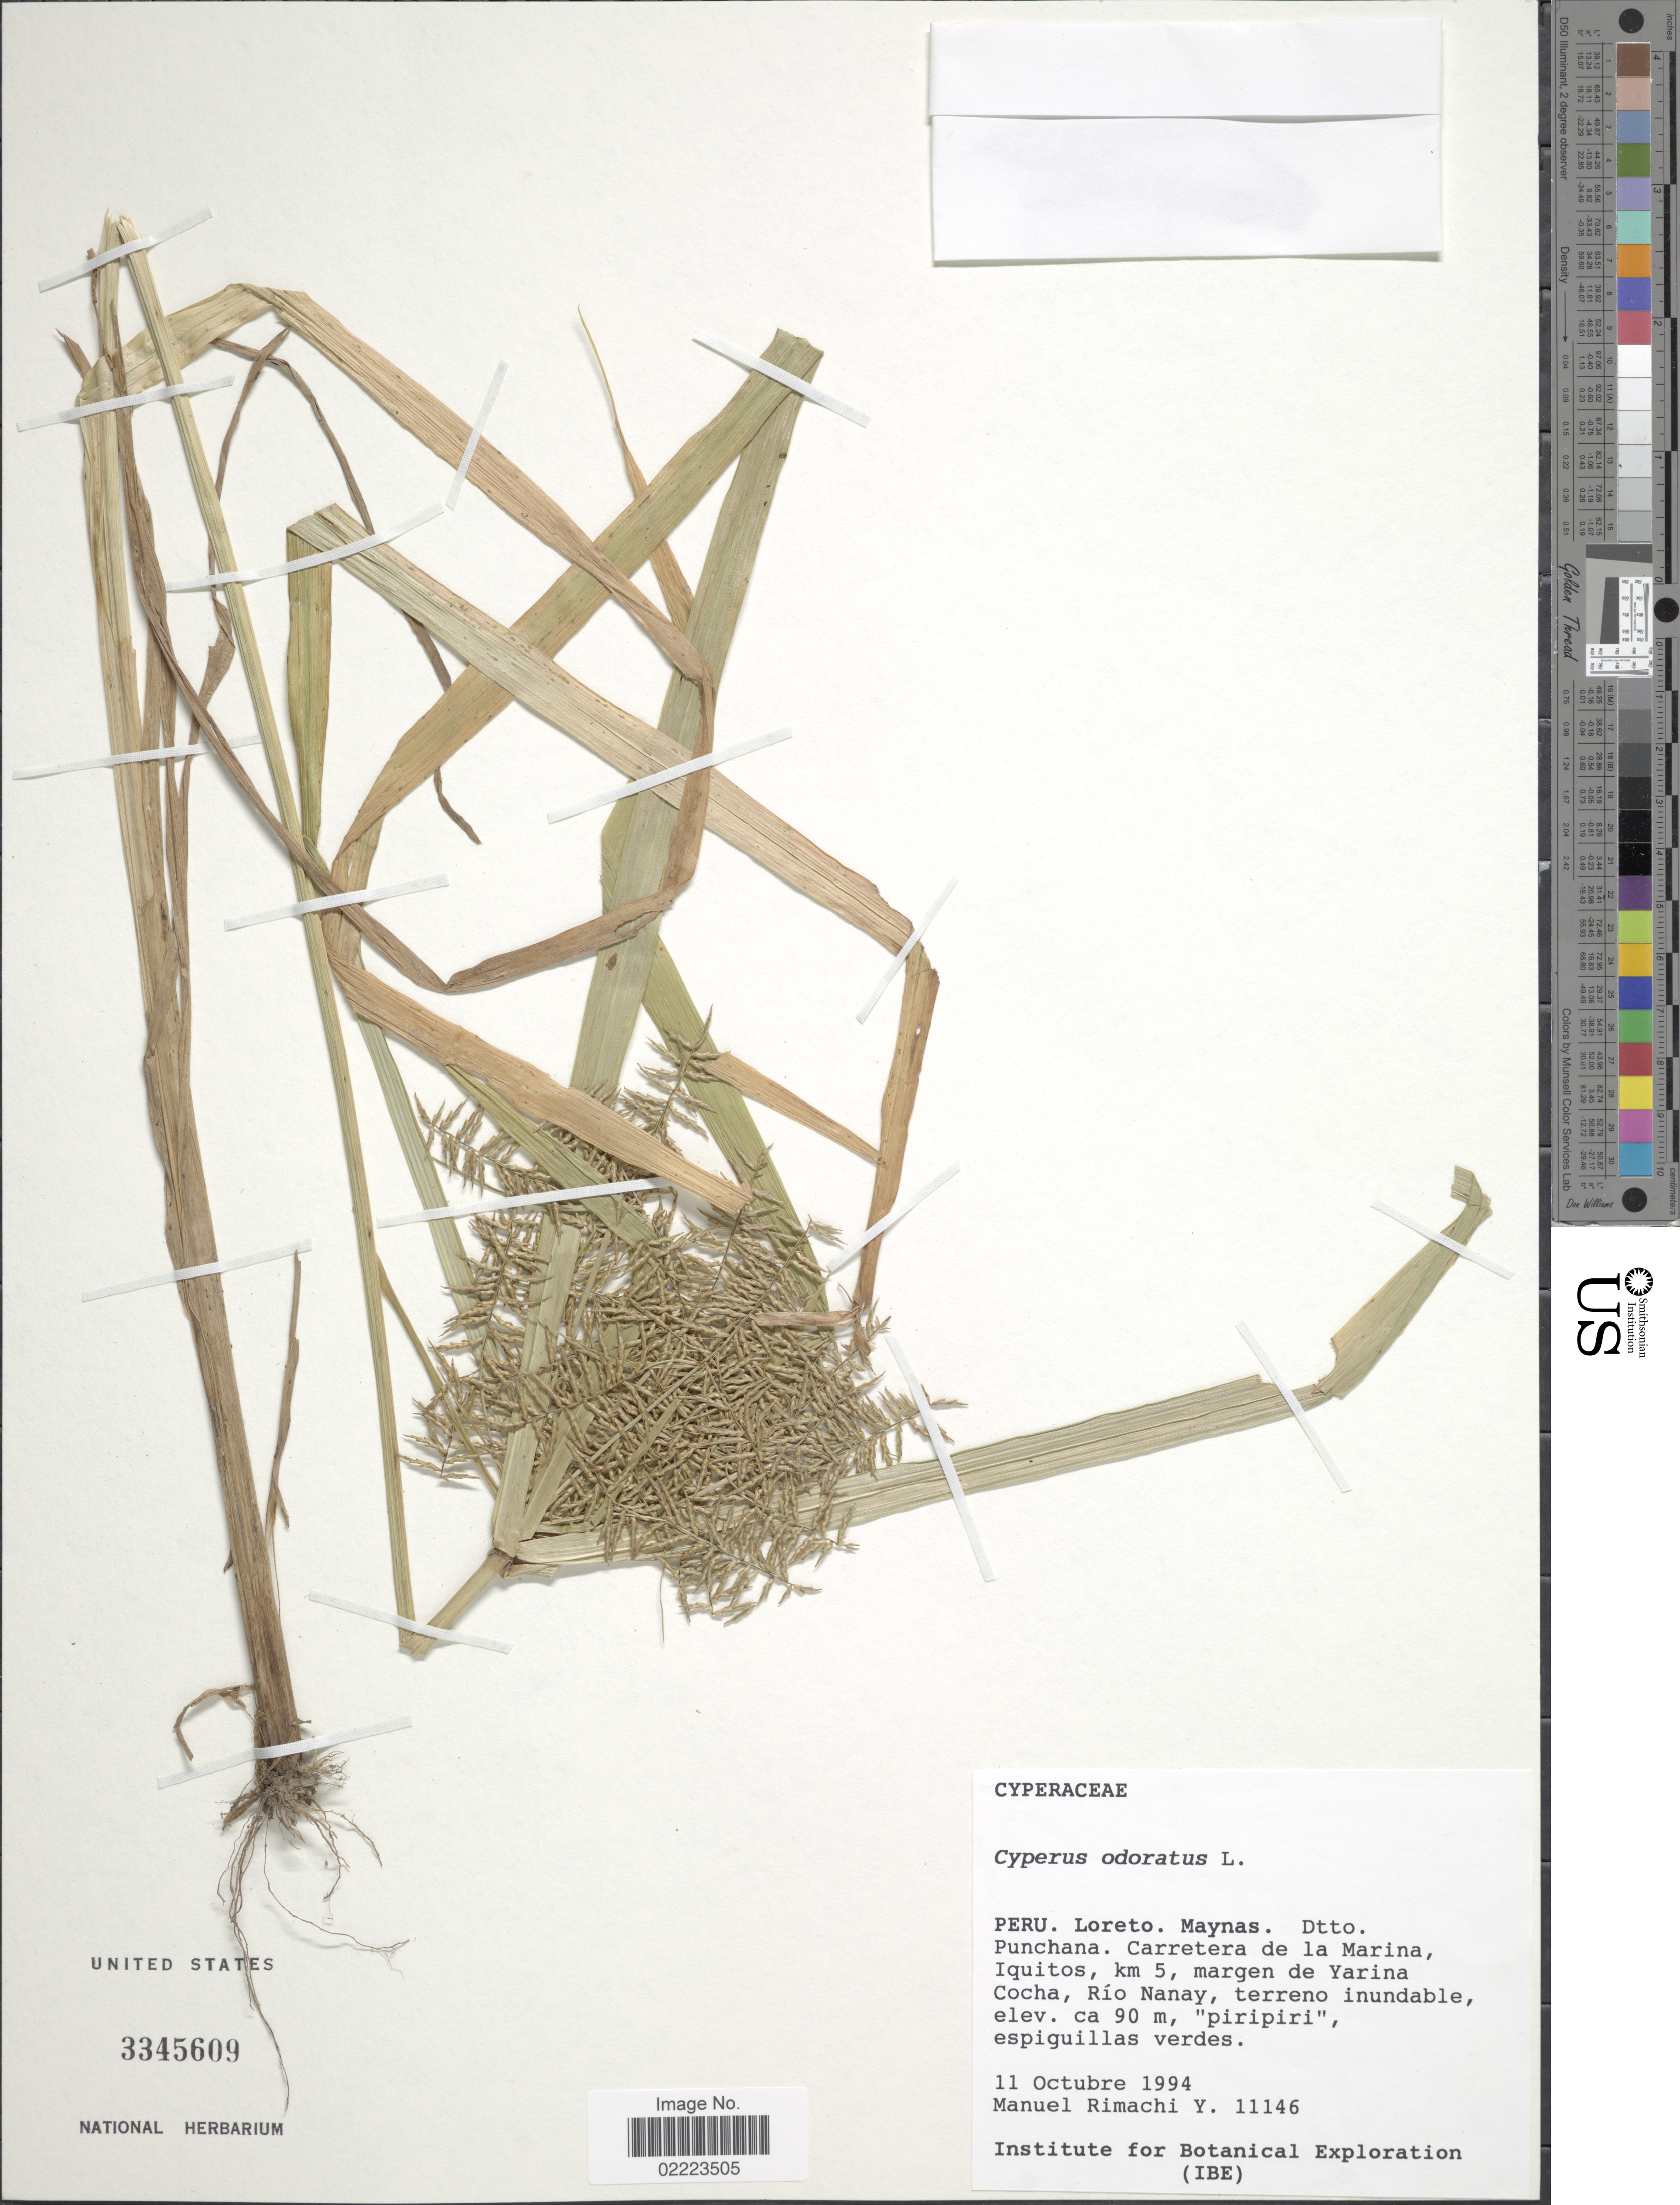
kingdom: Plantae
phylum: Tracheophyta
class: Liliopsida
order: Poales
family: Cyperaceae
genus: Cyperus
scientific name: Cyperus odoratus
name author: L.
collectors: M. Rimachi Y.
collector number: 11146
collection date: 1994-10-11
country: Peru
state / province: Loreto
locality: Maynas. Dtto. Punchana. Carretera de la Marina, Iquitos, km 5, margen de Yarina Cocha, Rio Nanay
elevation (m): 90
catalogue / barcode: US 3345609